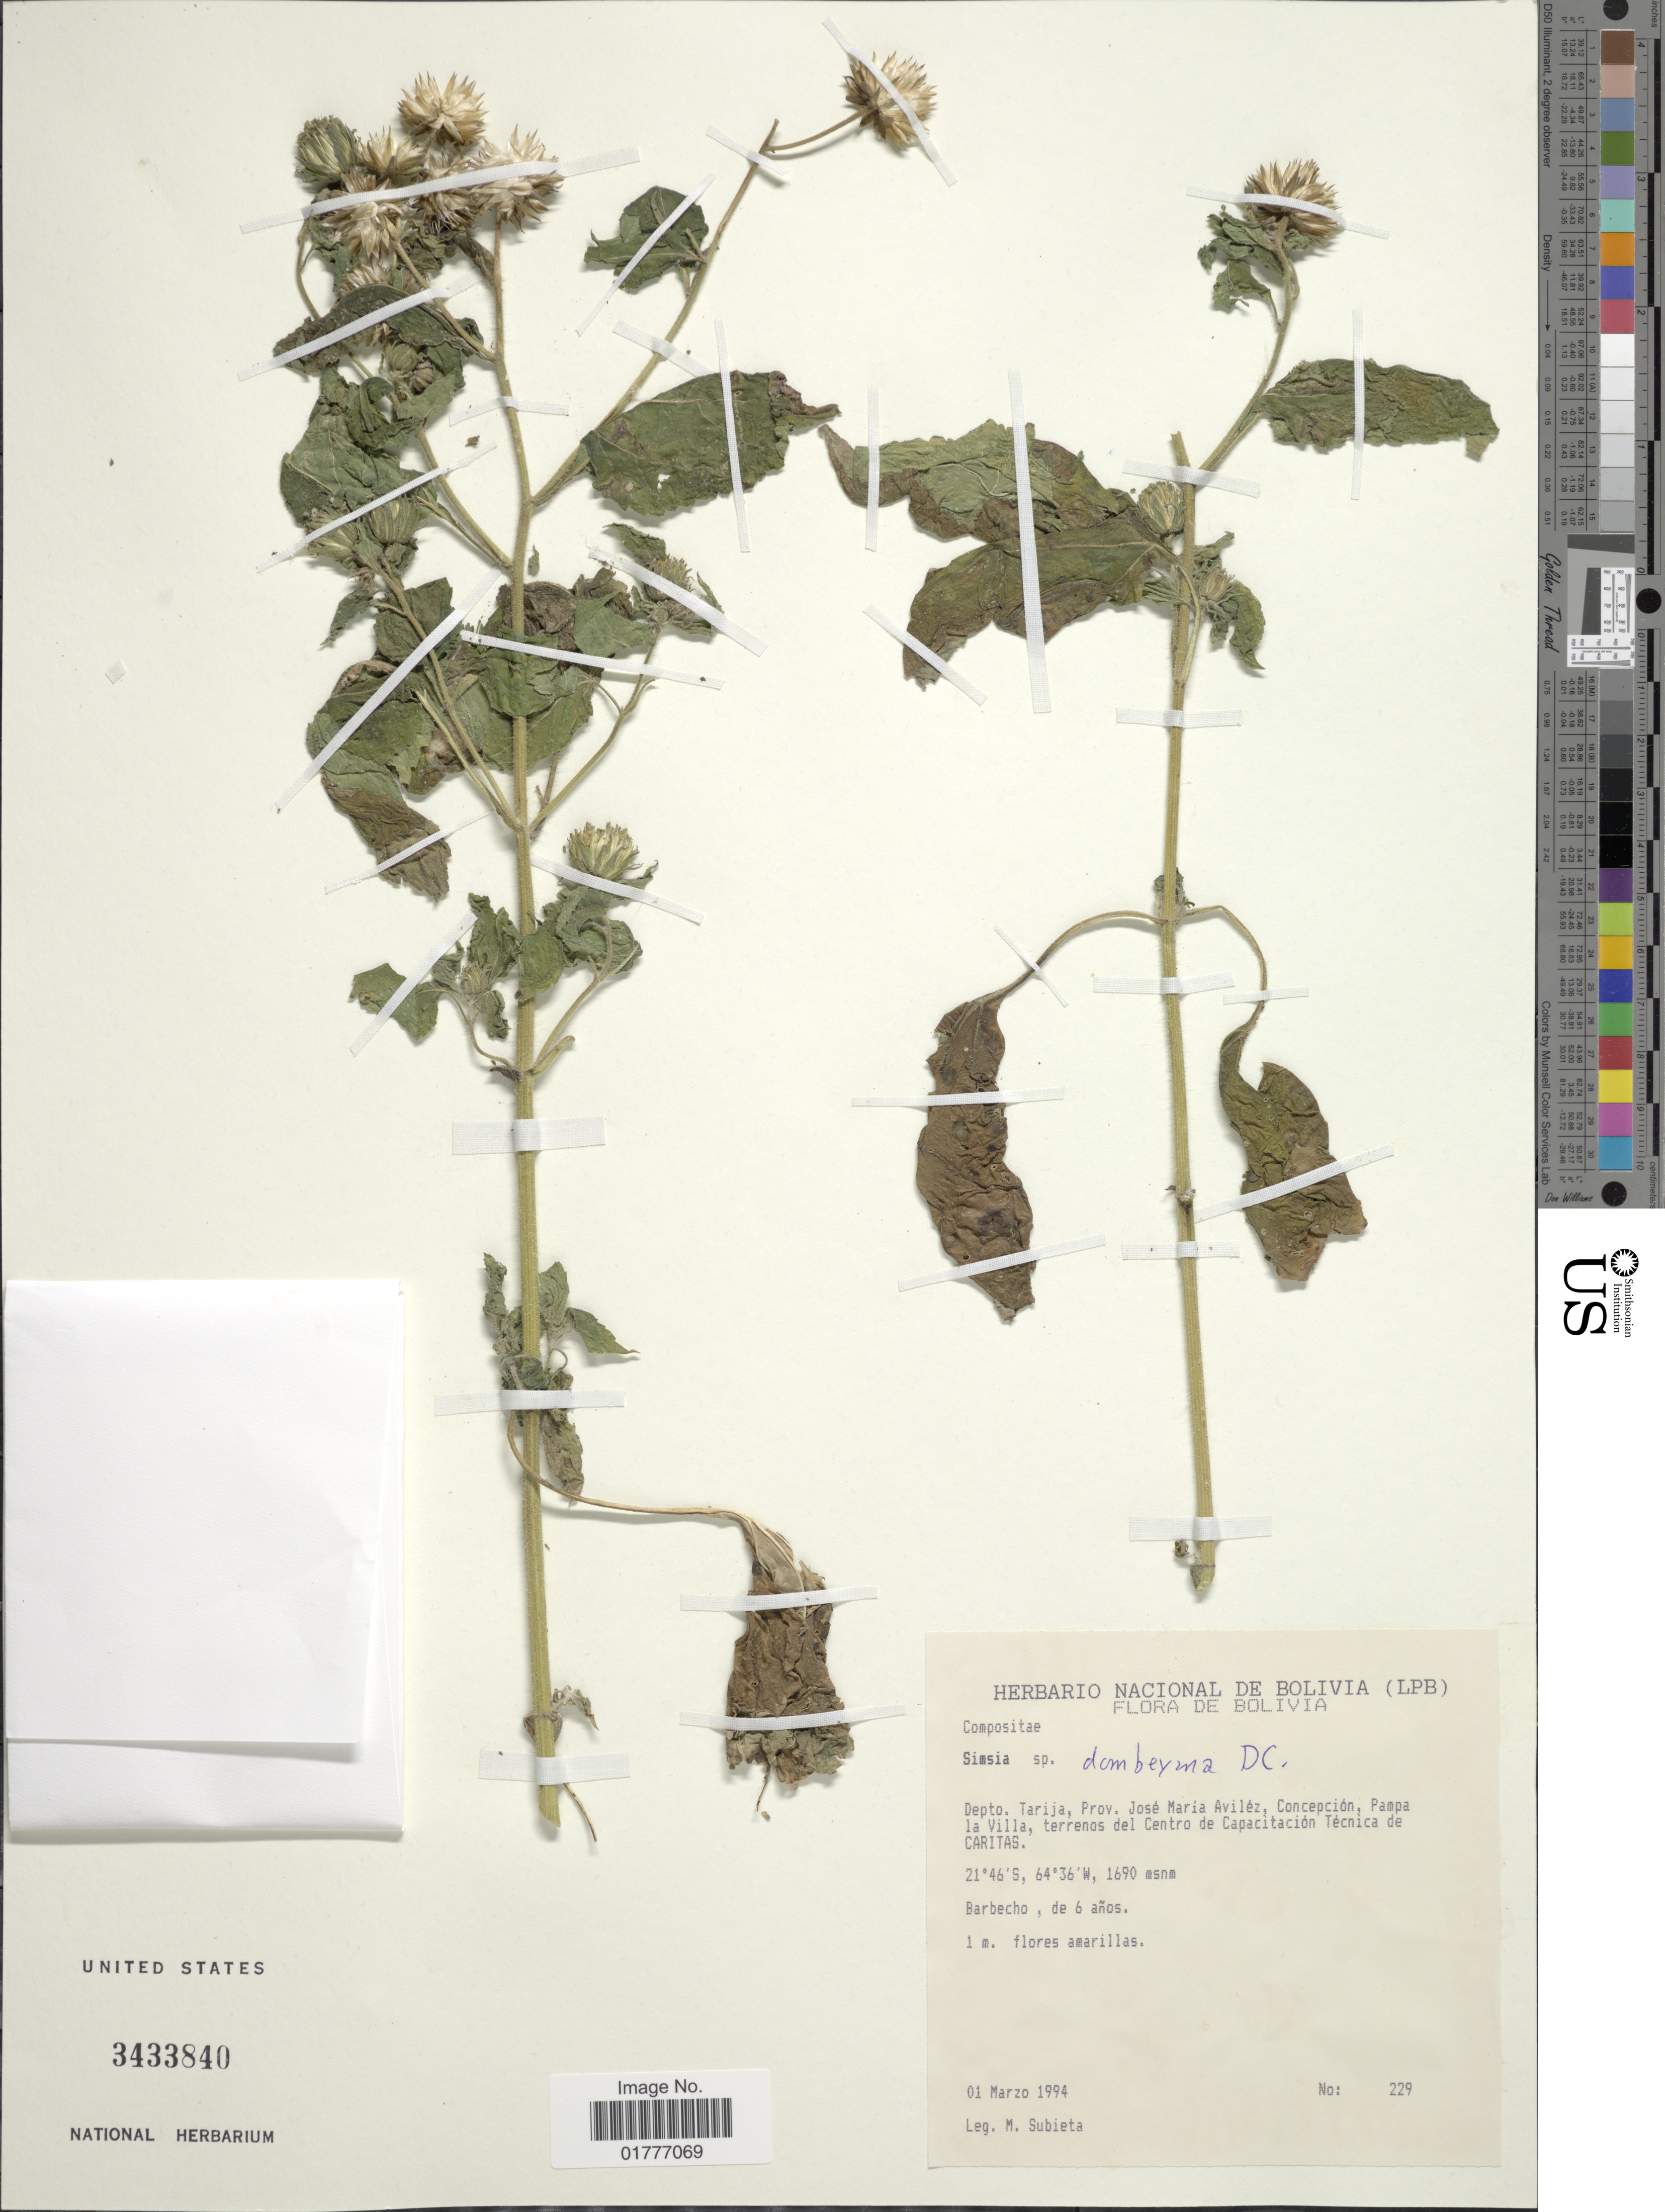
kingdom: Plantae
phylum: Tracheophyta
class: Magnoliopsida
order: Asterales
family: Asteraceae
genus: Simsia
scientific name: Simsia dombeyana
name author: DC.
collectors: Subieta M.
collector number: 229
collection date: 1994-03-01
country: Bolivia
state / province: Tarija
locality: Prov. José María Aviléz, Concepción, Pampa la Villa, terrenos del Centro de Capacítación Tècnica de Caritas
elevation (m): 1690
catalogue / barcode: US 3433840